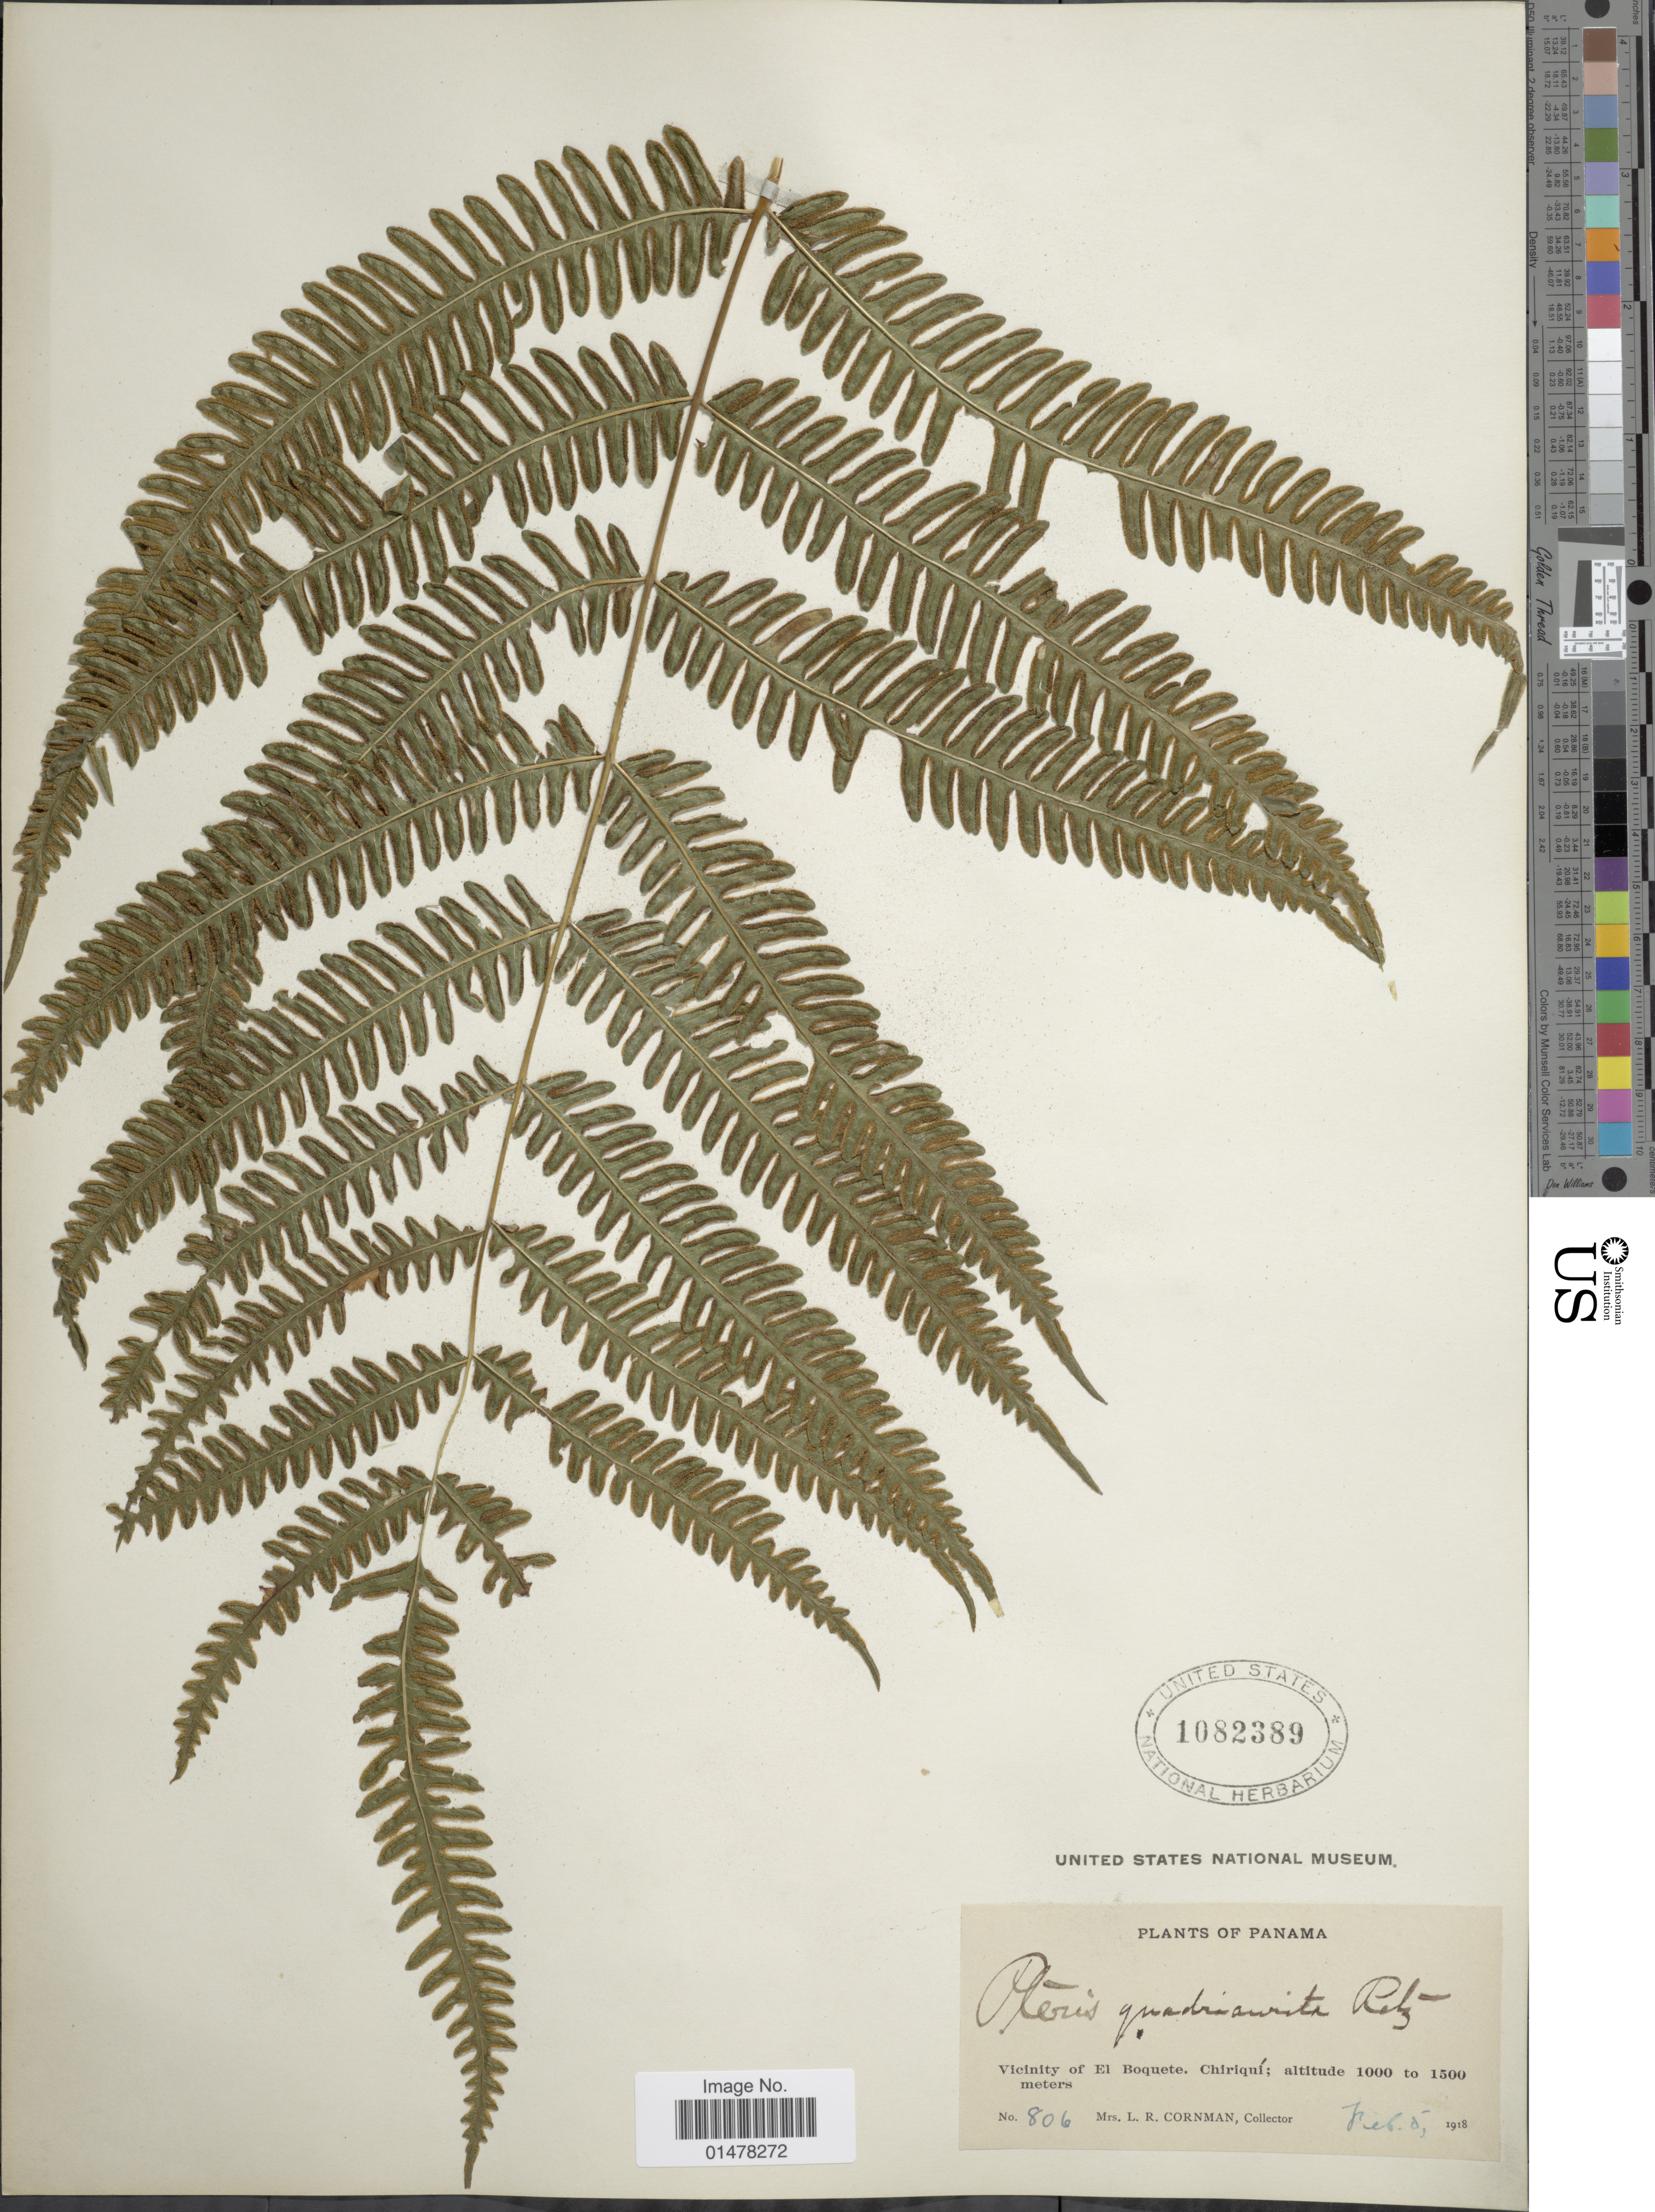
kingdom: Plantae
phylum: Tracheophyta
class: Polypodiopsida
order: Polypodiales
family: Pteridaceae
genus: Pteris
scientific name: Pteris quadriaurita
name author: Retz.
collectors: L. Cornman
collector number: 806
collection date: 1918-02-05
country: Panama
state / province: Chiriqui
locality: PLants of Panama, Vicinity of El Boquete, Chiriqui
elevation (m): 1000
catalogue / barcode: US 1082389